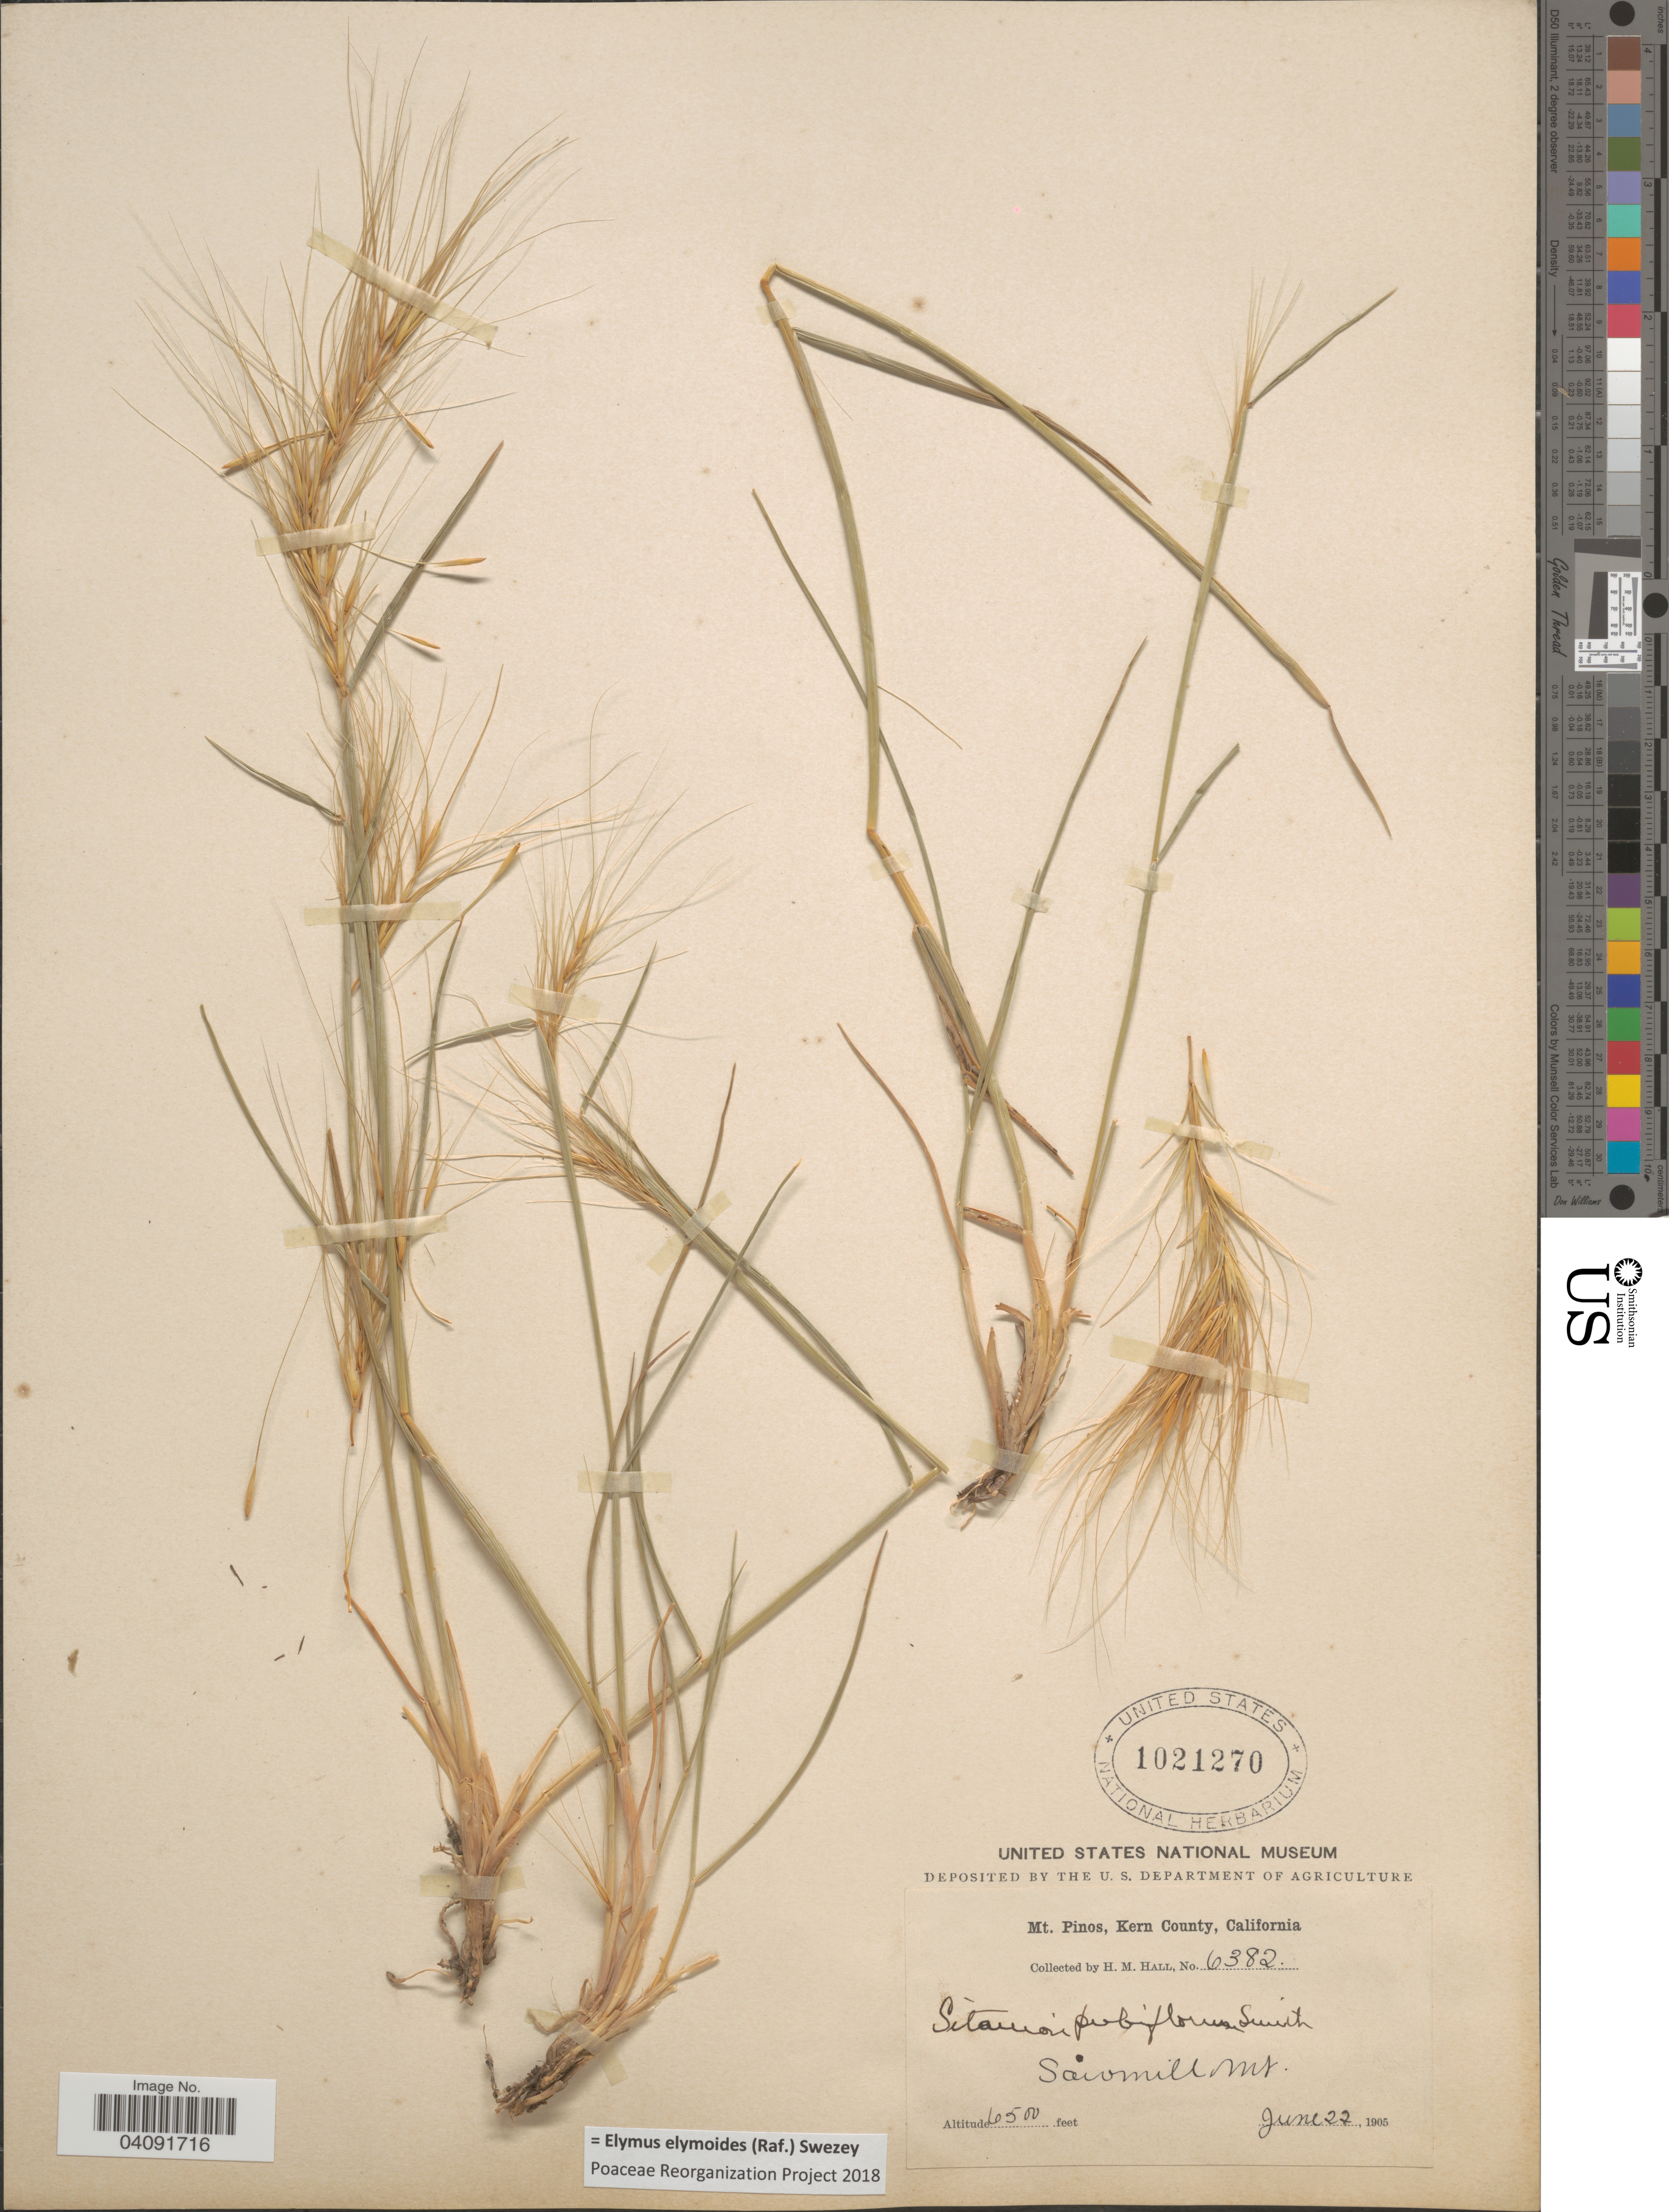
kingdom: Plantae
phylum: Tracheophyta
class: Liliopsida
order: Poales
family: Poaceae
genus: Elymus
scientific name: Elymus elymoides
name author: (Raf.) Swezey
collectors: H. M. Hall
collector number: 6382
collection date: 1905-06-22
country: United States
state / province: California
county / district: Kern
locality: Mt. Pinos, Kern County. Sawmill Mt.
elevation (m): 1981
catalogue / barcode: US 1021270